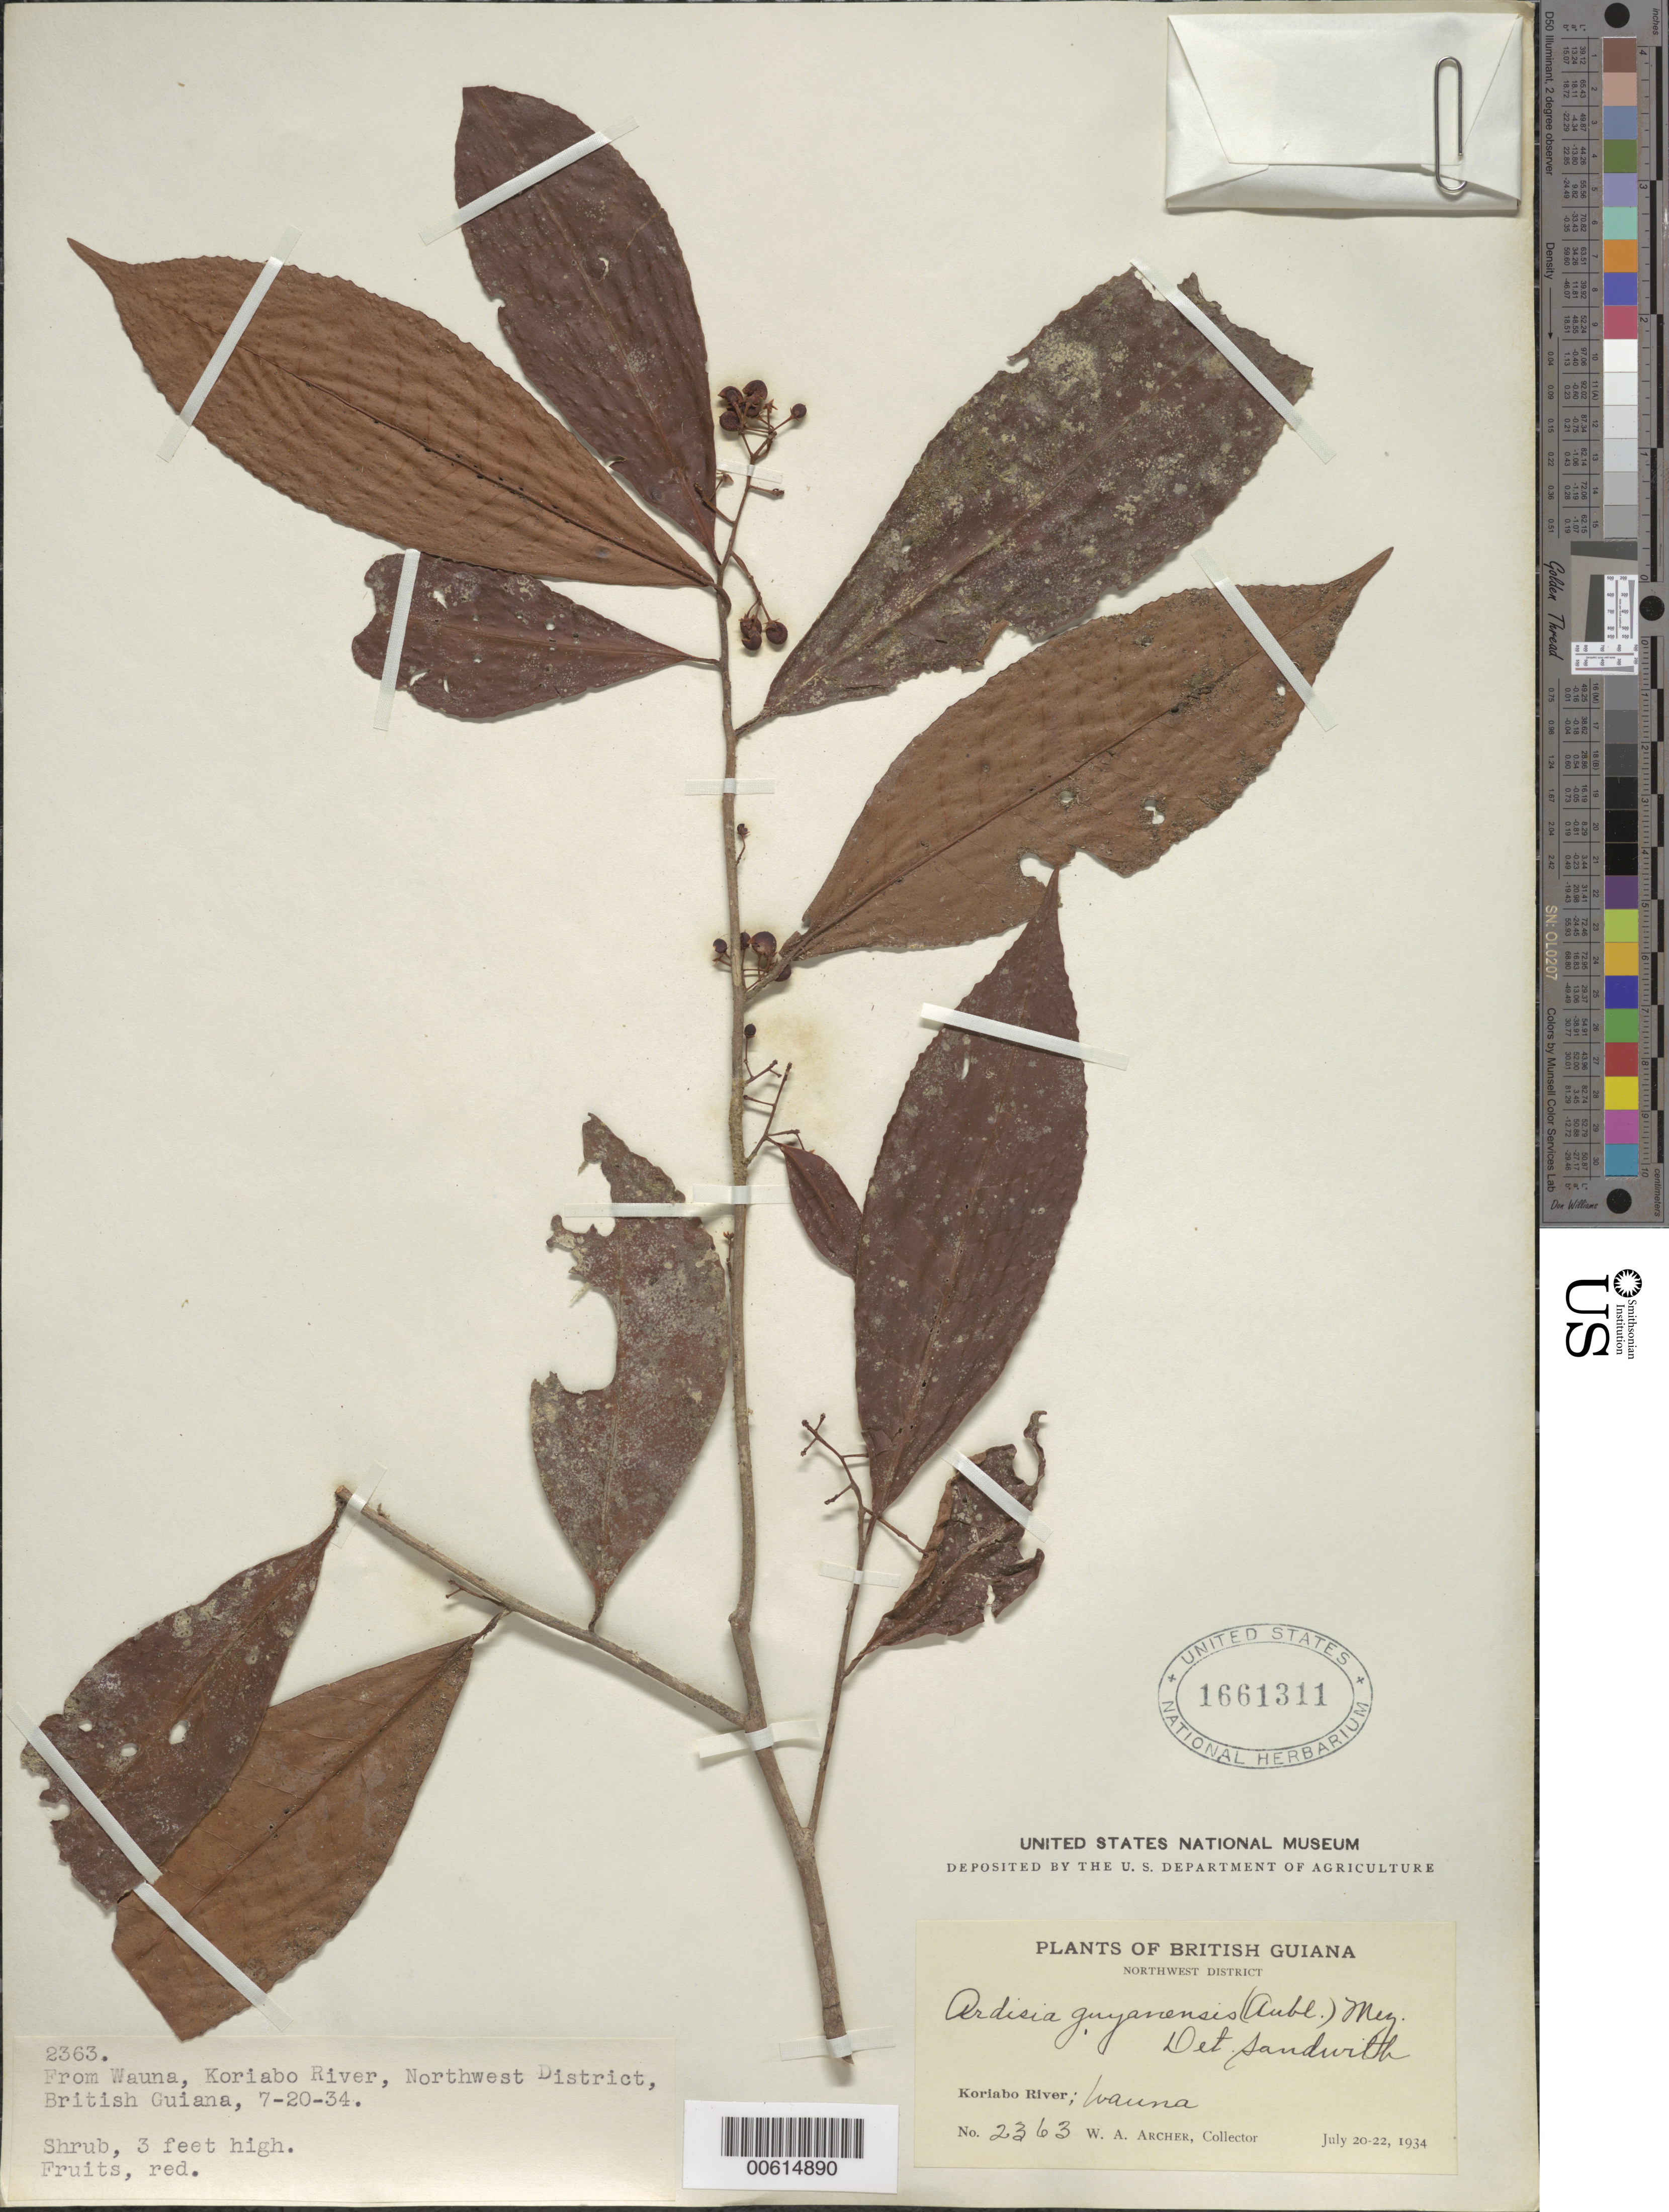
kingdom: Plantae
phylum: Tracheophyta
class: Magnoliopsida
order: Ericales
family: Primulaceae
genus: Ardisia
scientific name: Ardisia guianensis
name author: (Aubl.) Mez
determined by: Sandwith, N. Y.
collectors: W. A. Archer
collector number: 2363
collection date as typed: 20-Jul-34 to 22-Jul-34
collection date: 1934-07-20/1934-07-22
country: Guyana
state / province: Barima-Waini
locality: Koriabo R., Wauna, NW Dist.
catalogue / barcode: US 1661311